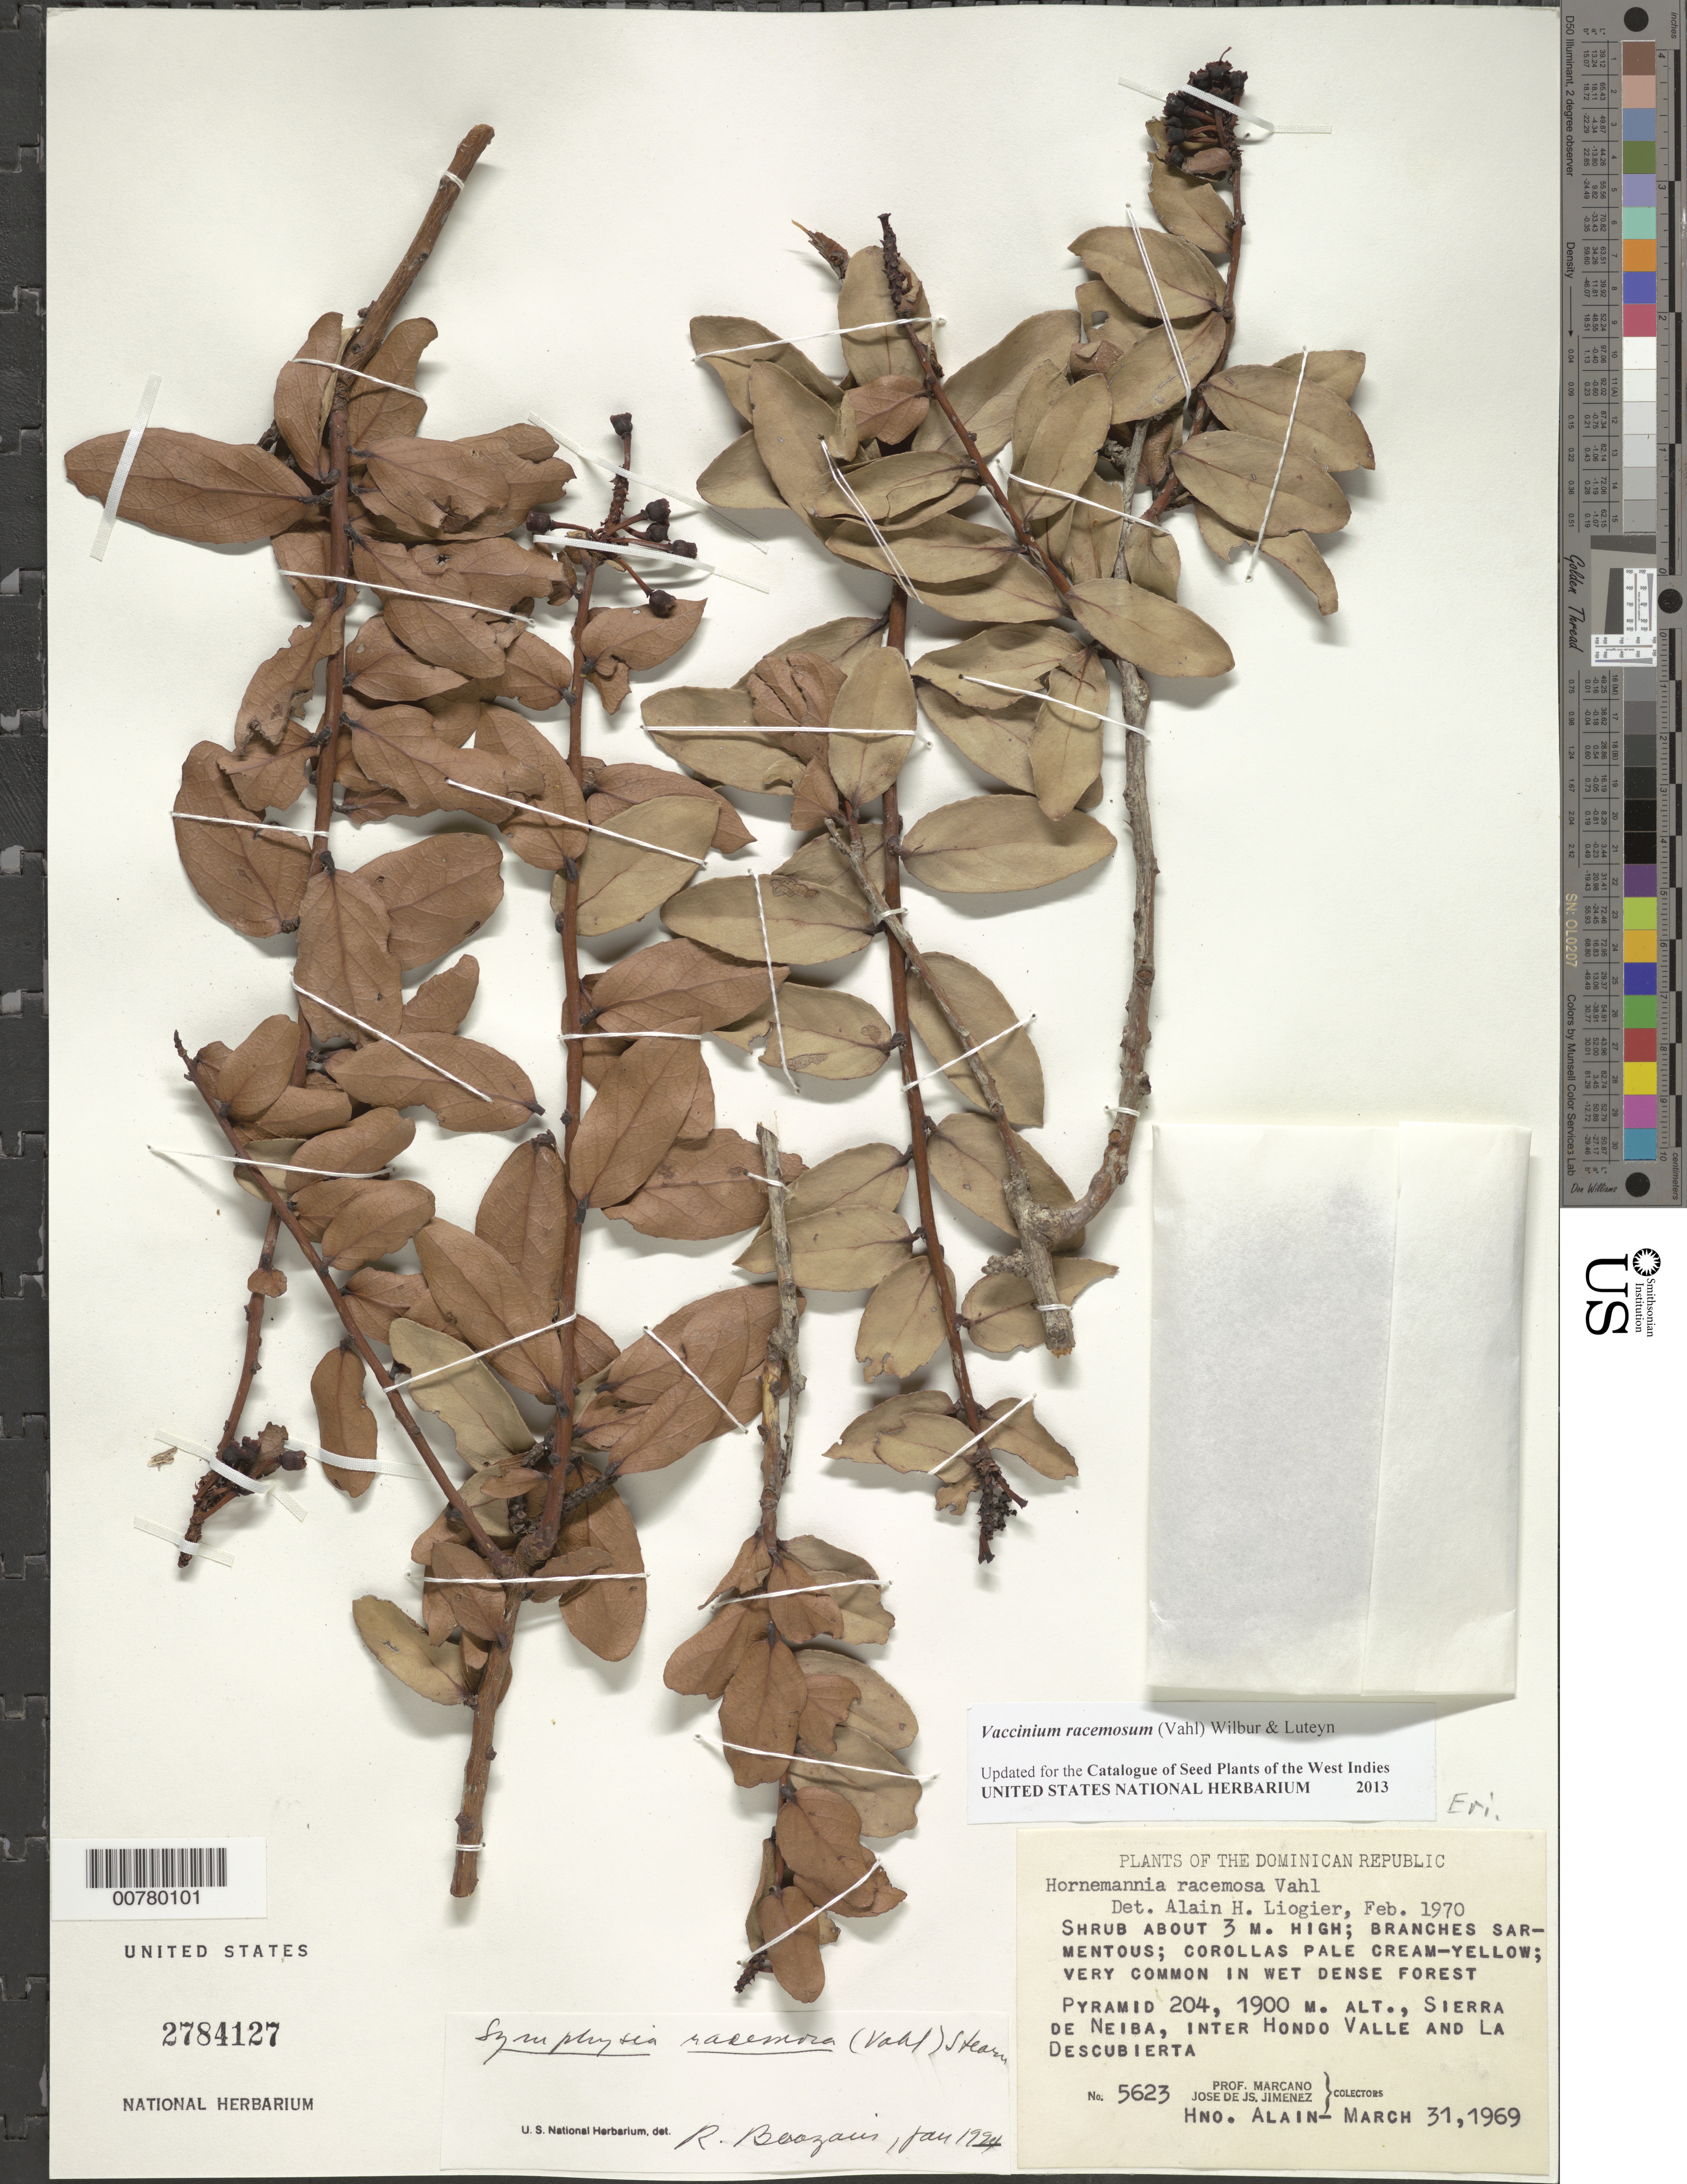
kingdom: Plantae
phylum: Tracheophyta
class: Magnoliopsida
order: Ericales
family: Ericaceae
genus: Vaccinium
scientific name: Vaccinium racemosum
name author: (Vahl) Wilbur & Luteyn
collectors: E. J. Marcano F., J. J. Jiménez Almonte & A. H. Liogier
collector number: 5623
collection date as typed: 31 Mar 1969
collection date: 1969-03-31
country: Dominican Republic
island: Hispaniola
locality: Inter Hondo Valle and La Descubierta, Sierra de Neiba, Pyramid 204.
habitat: In wet dense forest.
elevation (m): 1900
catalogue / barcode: US 2784127